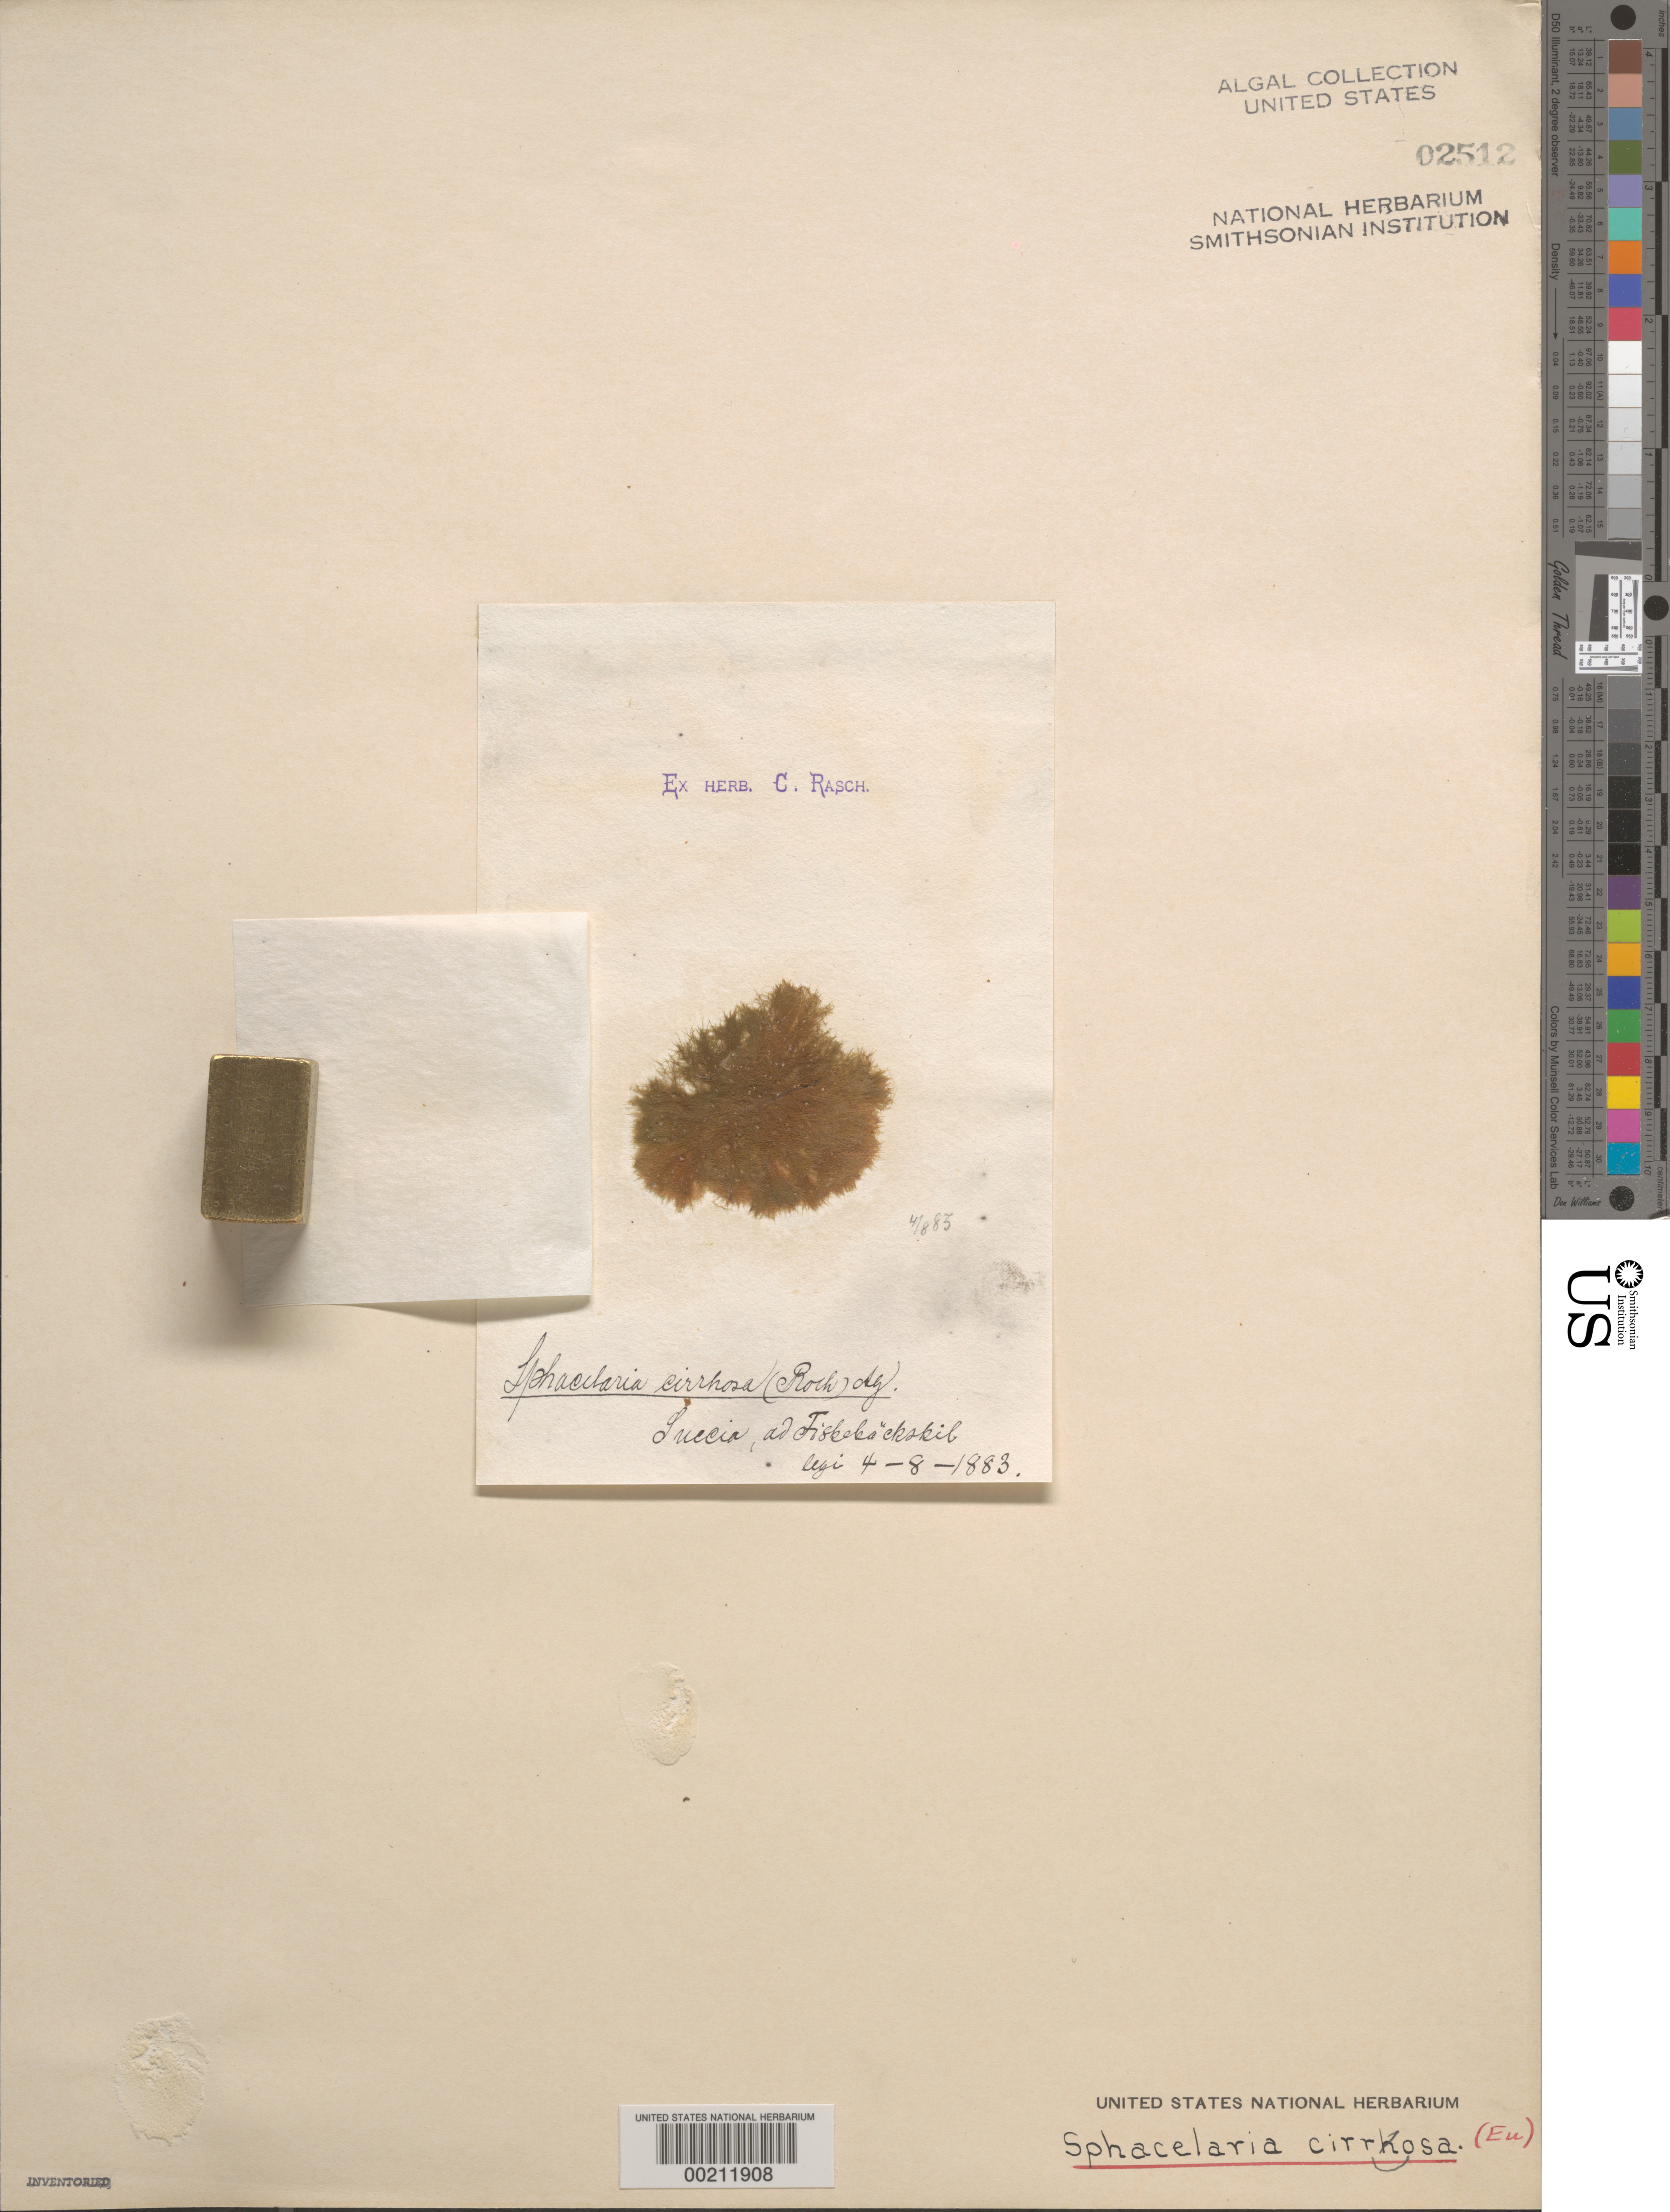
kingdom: Chromista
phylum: Ochrophyta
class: Phaeophyceae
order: Sphacelariales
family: Sphacelariaceae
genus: Sphacelaria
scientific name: Sphacelaria cirrosa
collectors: C. Rasch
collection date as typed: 04 Aug 1883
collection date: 1883-08-04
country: Sweden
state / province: Västra Götaland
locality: Fiskebackskil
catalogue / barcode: US 2512